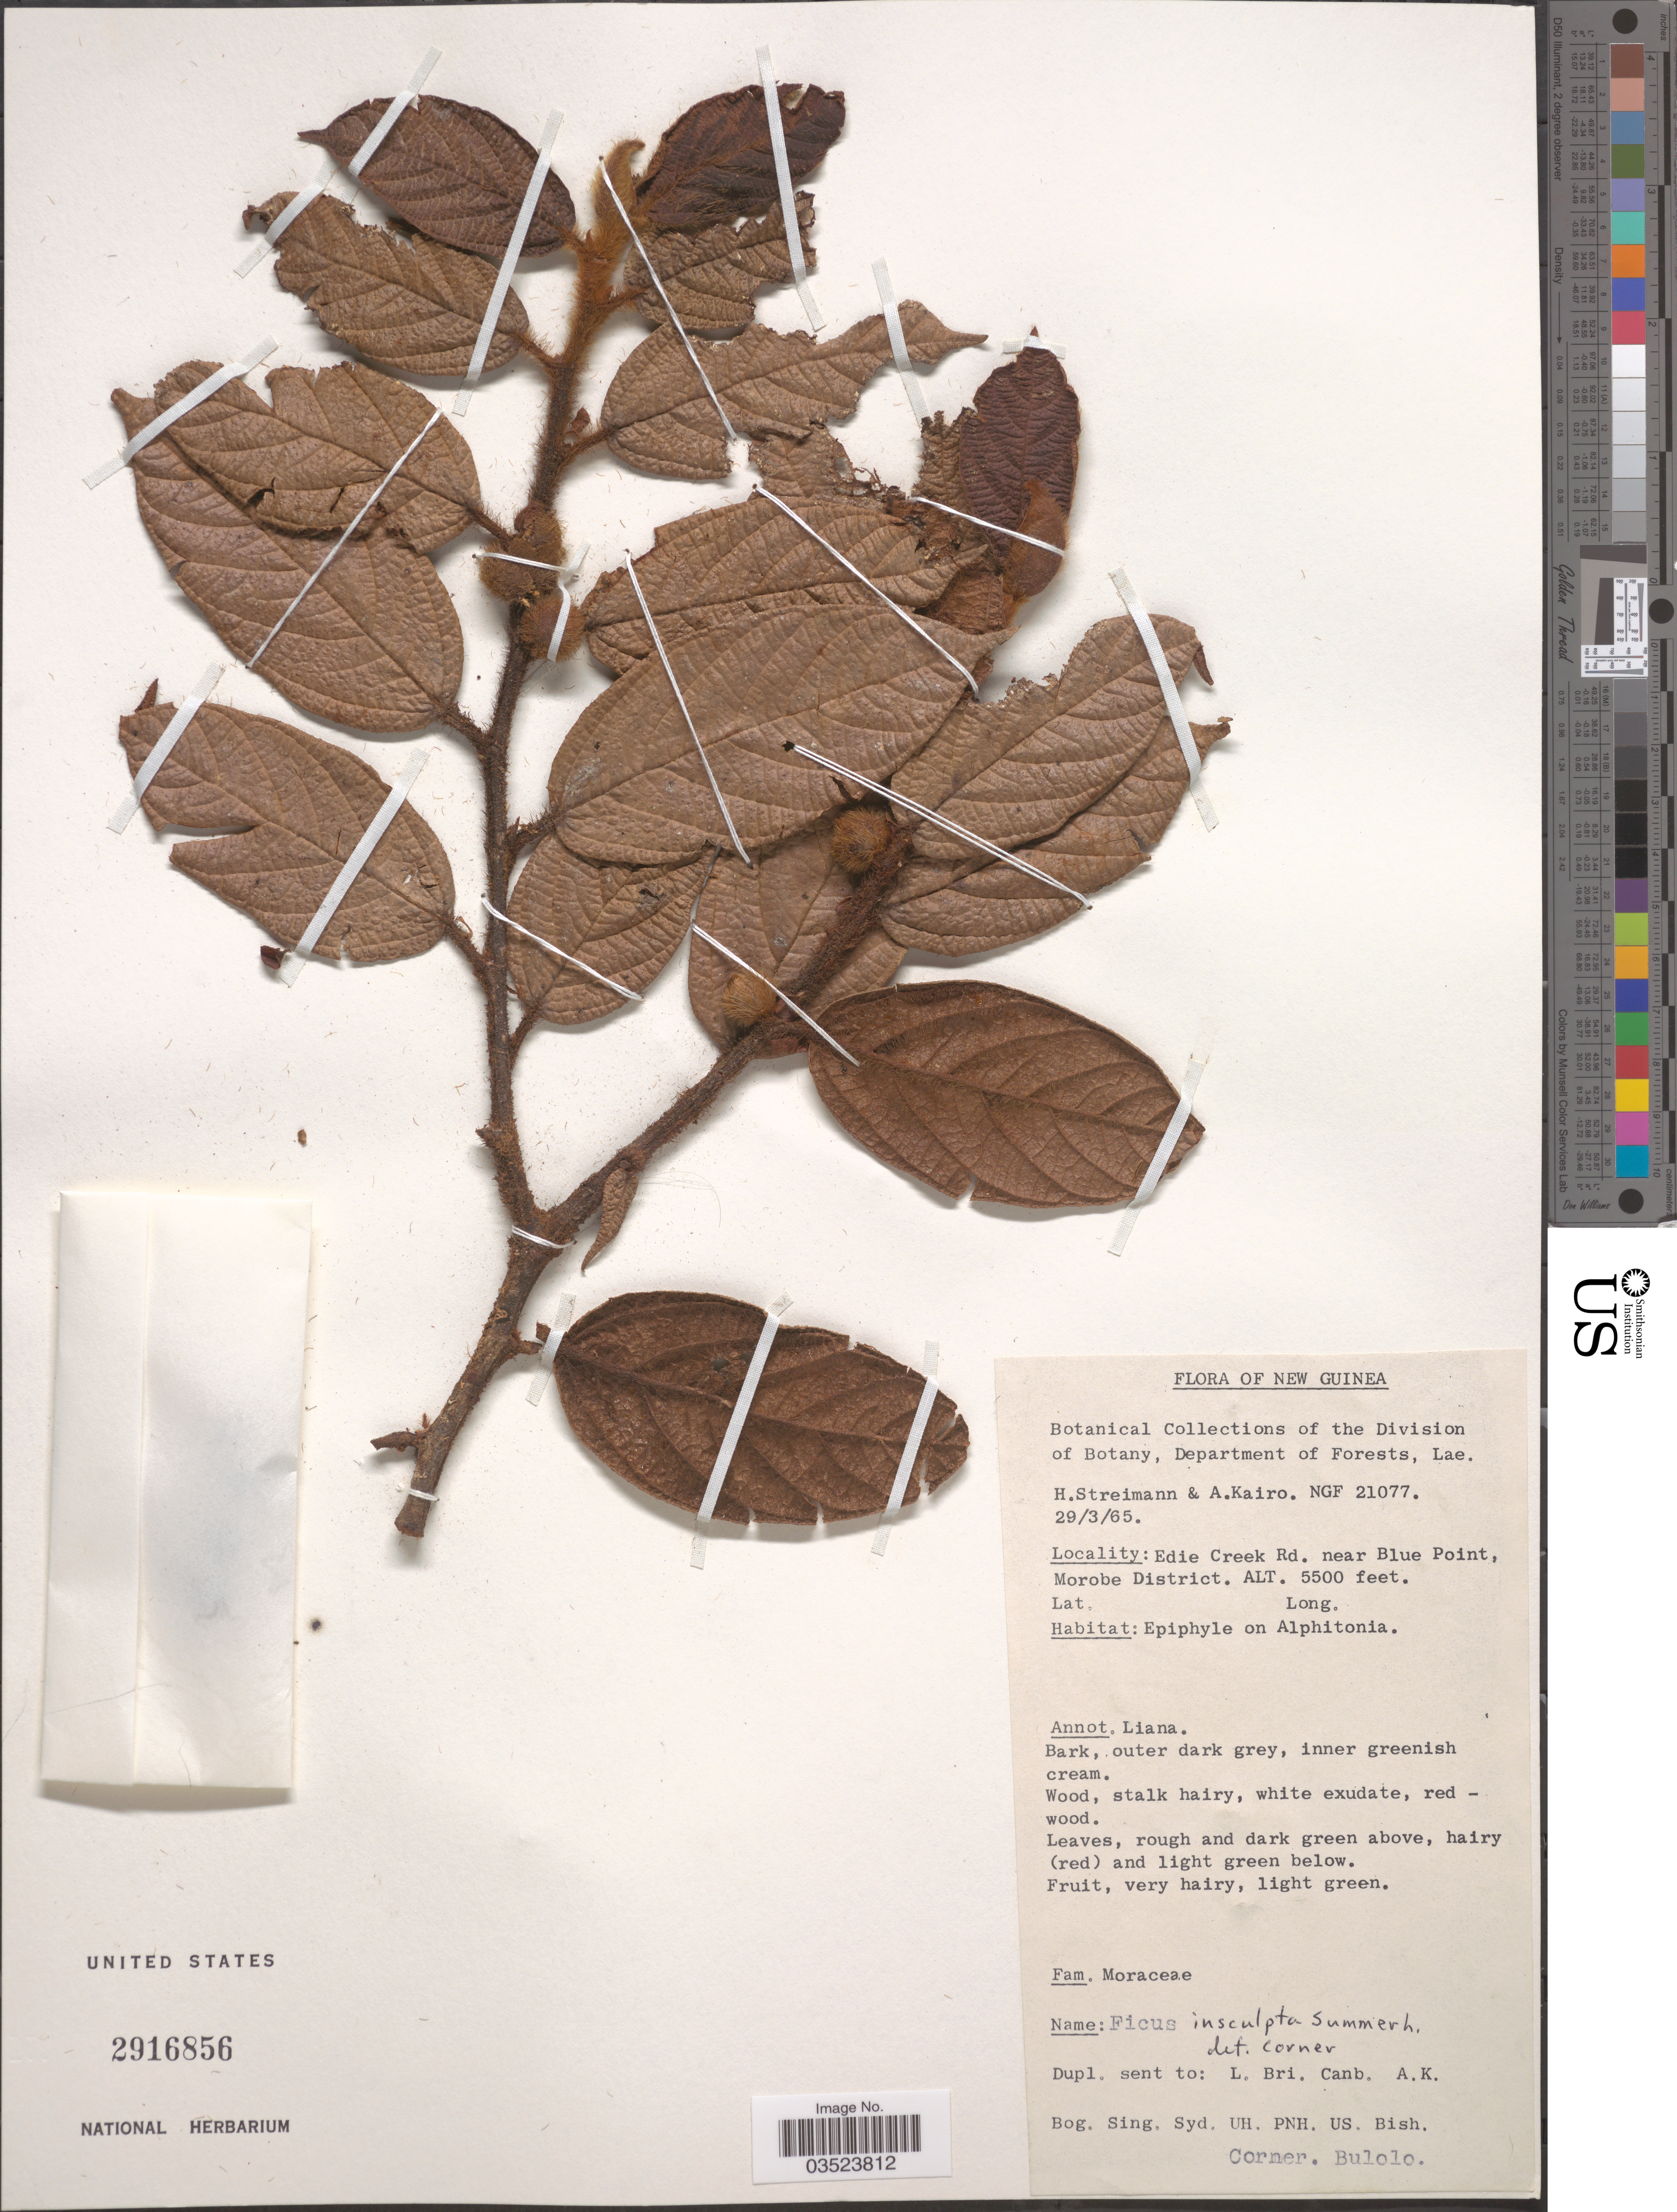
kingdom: Plantae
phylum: Tracheophyta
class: Magnoliopsida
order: Rosales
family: Moraceae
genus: Ficus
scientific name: Ficus insculpta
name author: Summerh.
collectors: H. Streimann & A. Kairo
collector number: NGF21077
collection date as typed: Transcribed d/m/y: 29/3/65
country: Papua New Guinea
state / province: Morobe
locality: Edie Creek Rd. near Blue Point, Morobe District. New Guinea.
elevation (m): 1676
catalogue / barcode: US 2916856